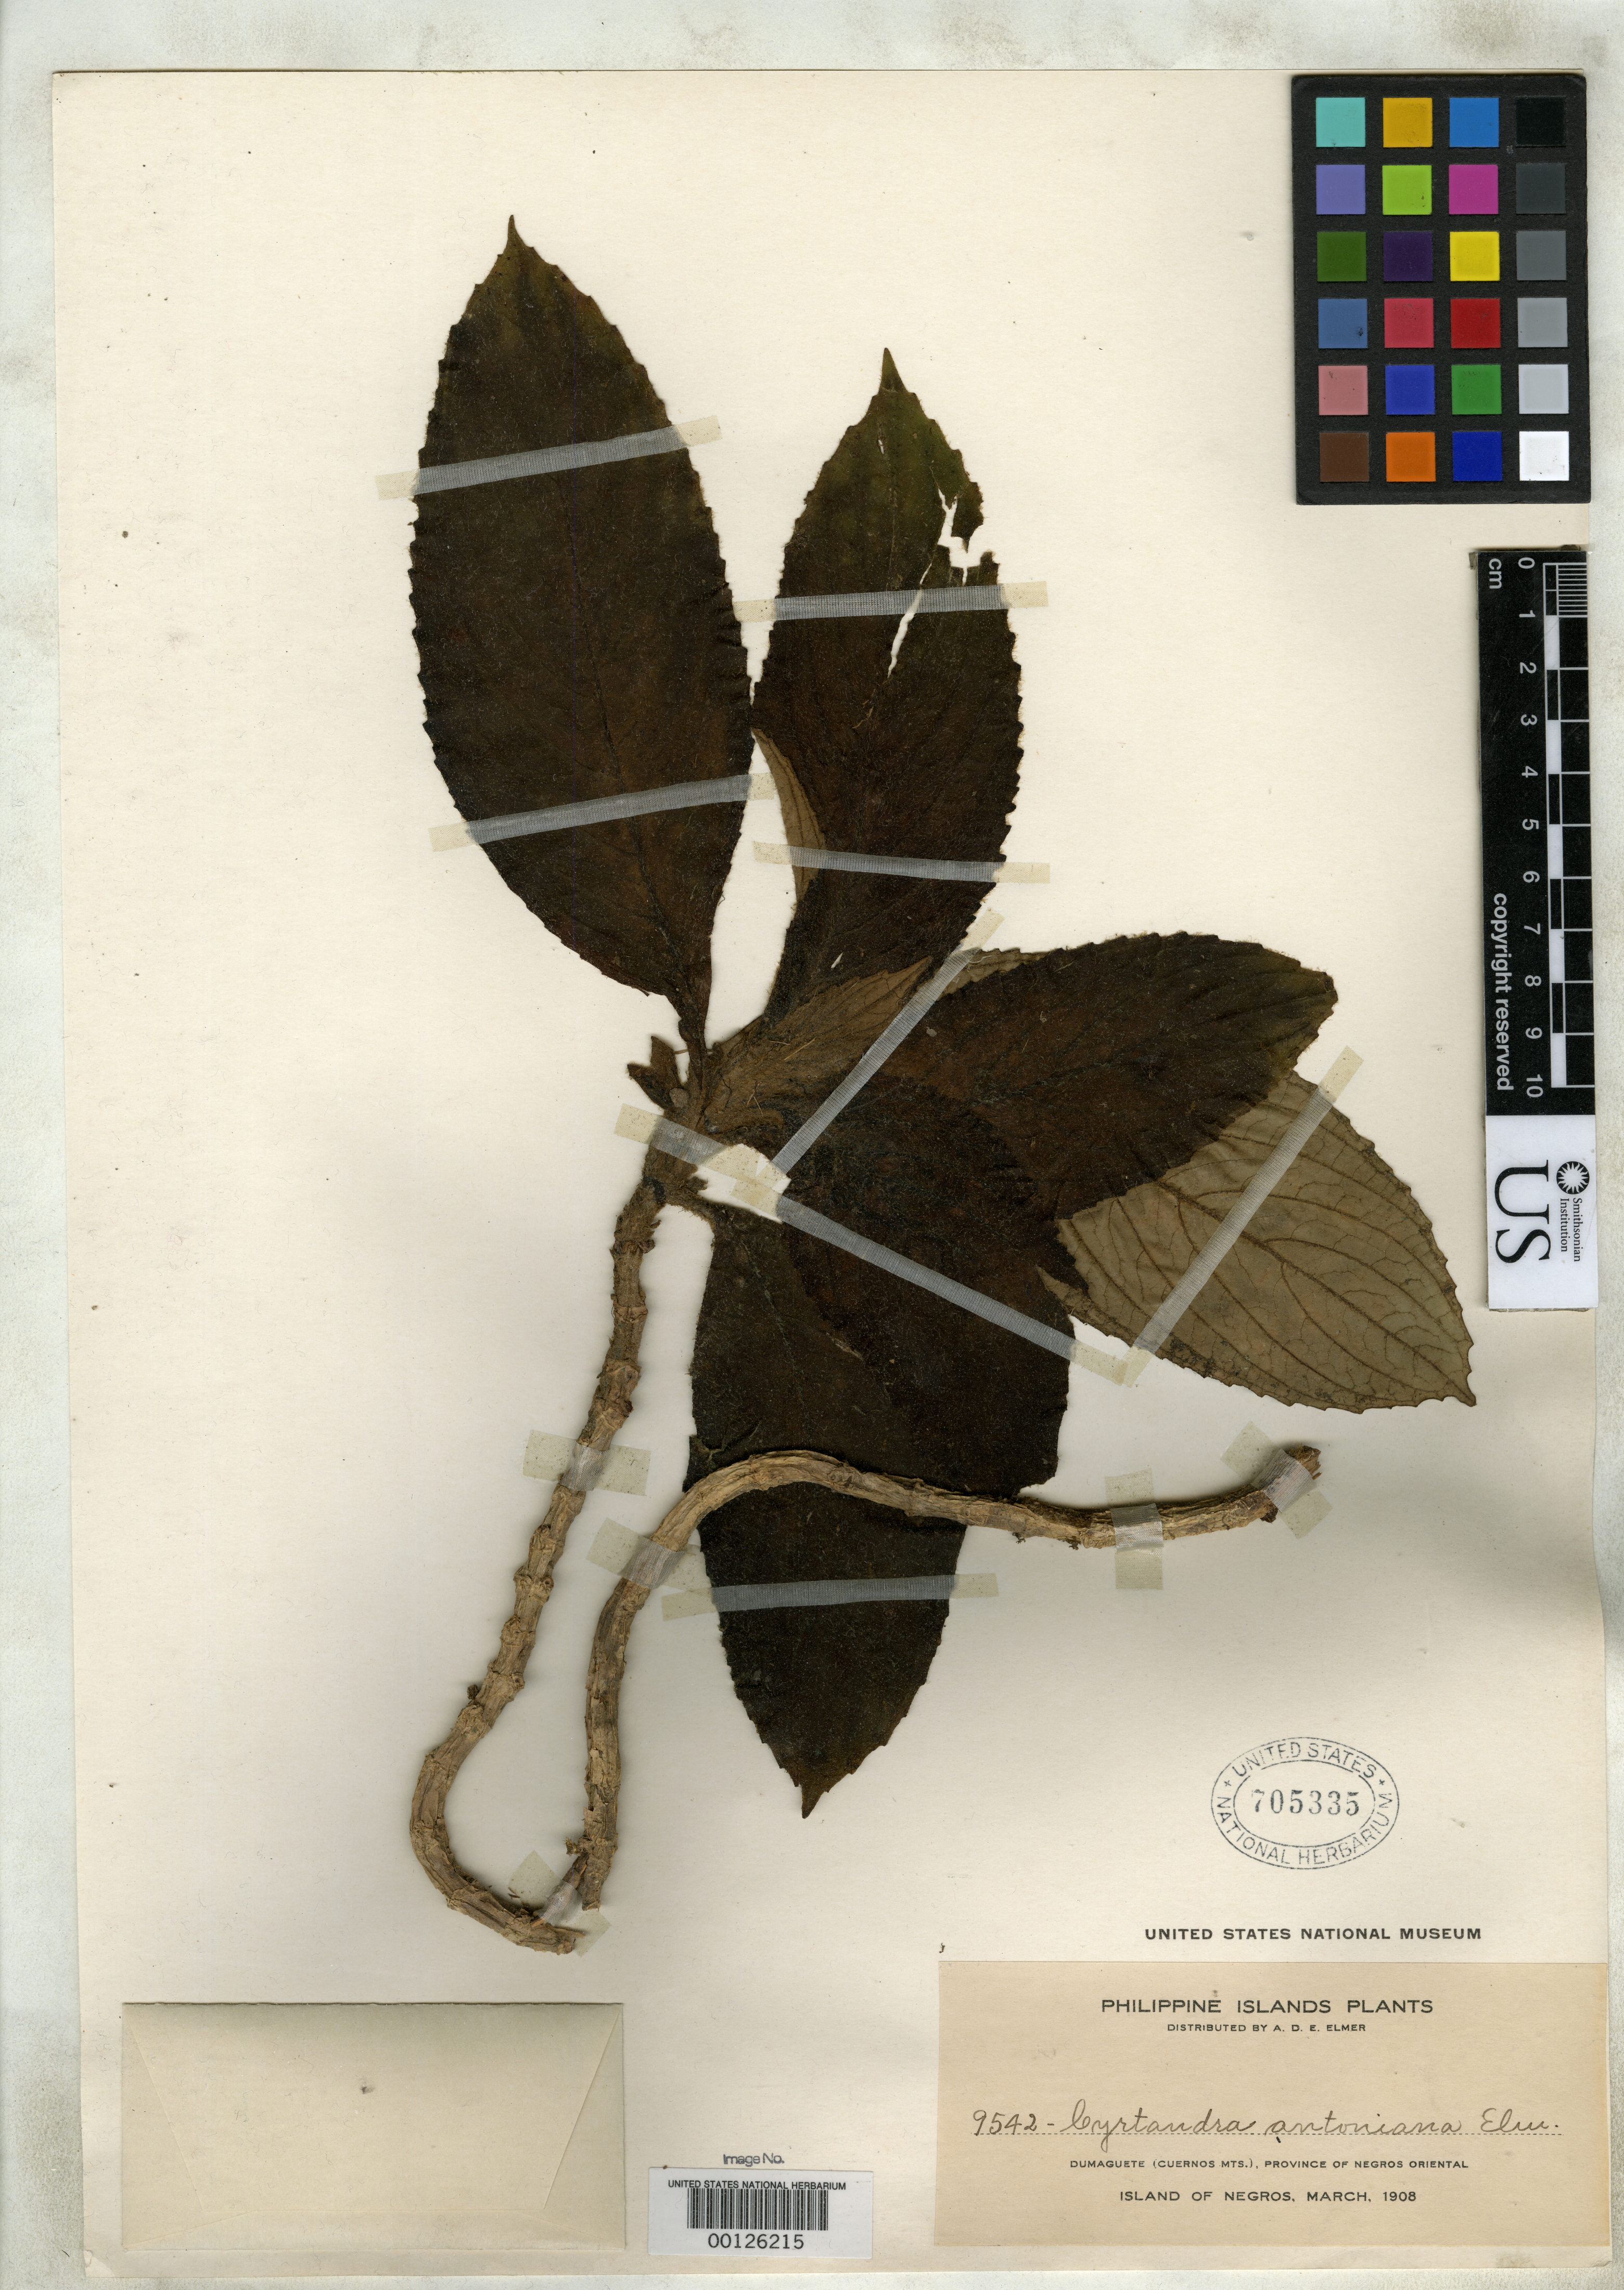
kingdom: Plantae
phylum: Tracheophyta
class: Magnoliopsida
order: Lamiales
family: Gesneriaceae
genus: Cyrtandra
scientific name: Cyrtandra antoniana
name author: Elmer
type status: Isolectotype; Type Collection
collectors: A. D. E. Elmer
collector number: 9542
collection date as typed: Mar 1908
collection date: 1908-03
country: Philippines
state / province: Central Visayas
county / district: Negros Oriental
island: Negros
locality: Dumaguete, Cuernos Mountains.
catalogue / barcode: US 705335